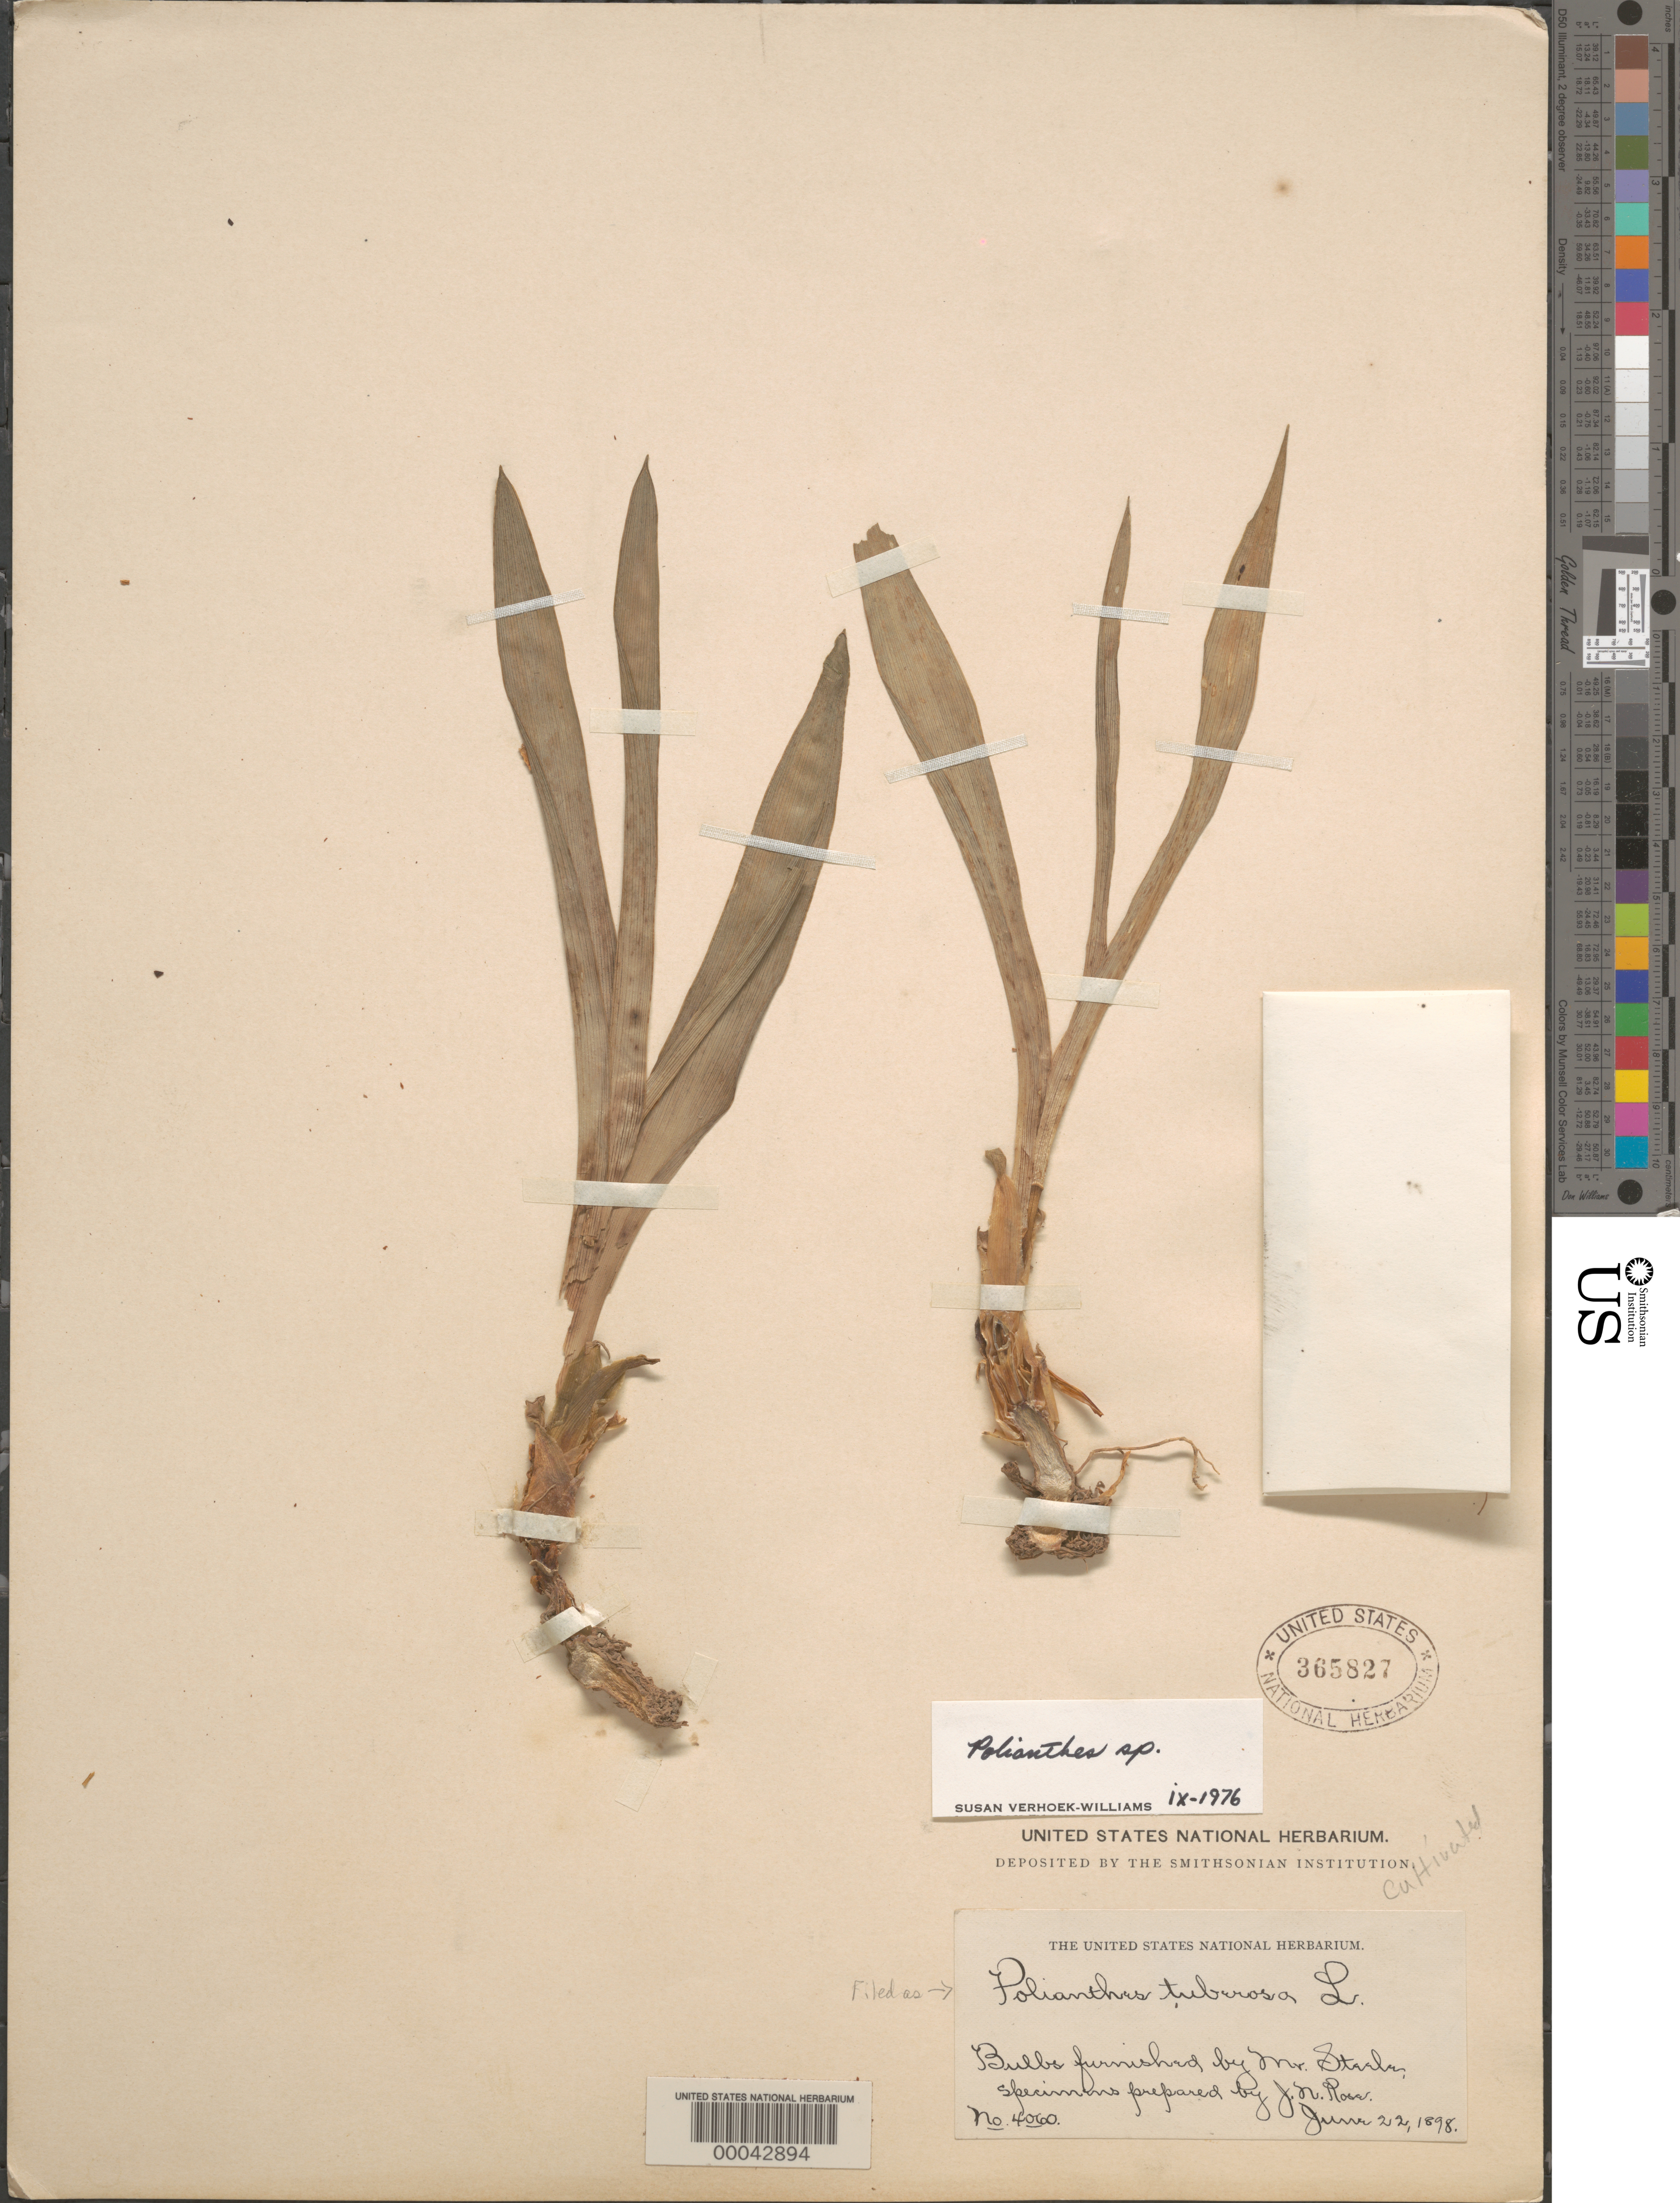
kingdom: Plantae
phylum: Tracheophyta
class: Liliopsida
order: Asparagales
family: Asparagaceae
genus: Polianthes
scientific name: Polianthes tuberosa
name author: L.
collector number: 4060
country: United States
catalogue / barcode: US 365827-2